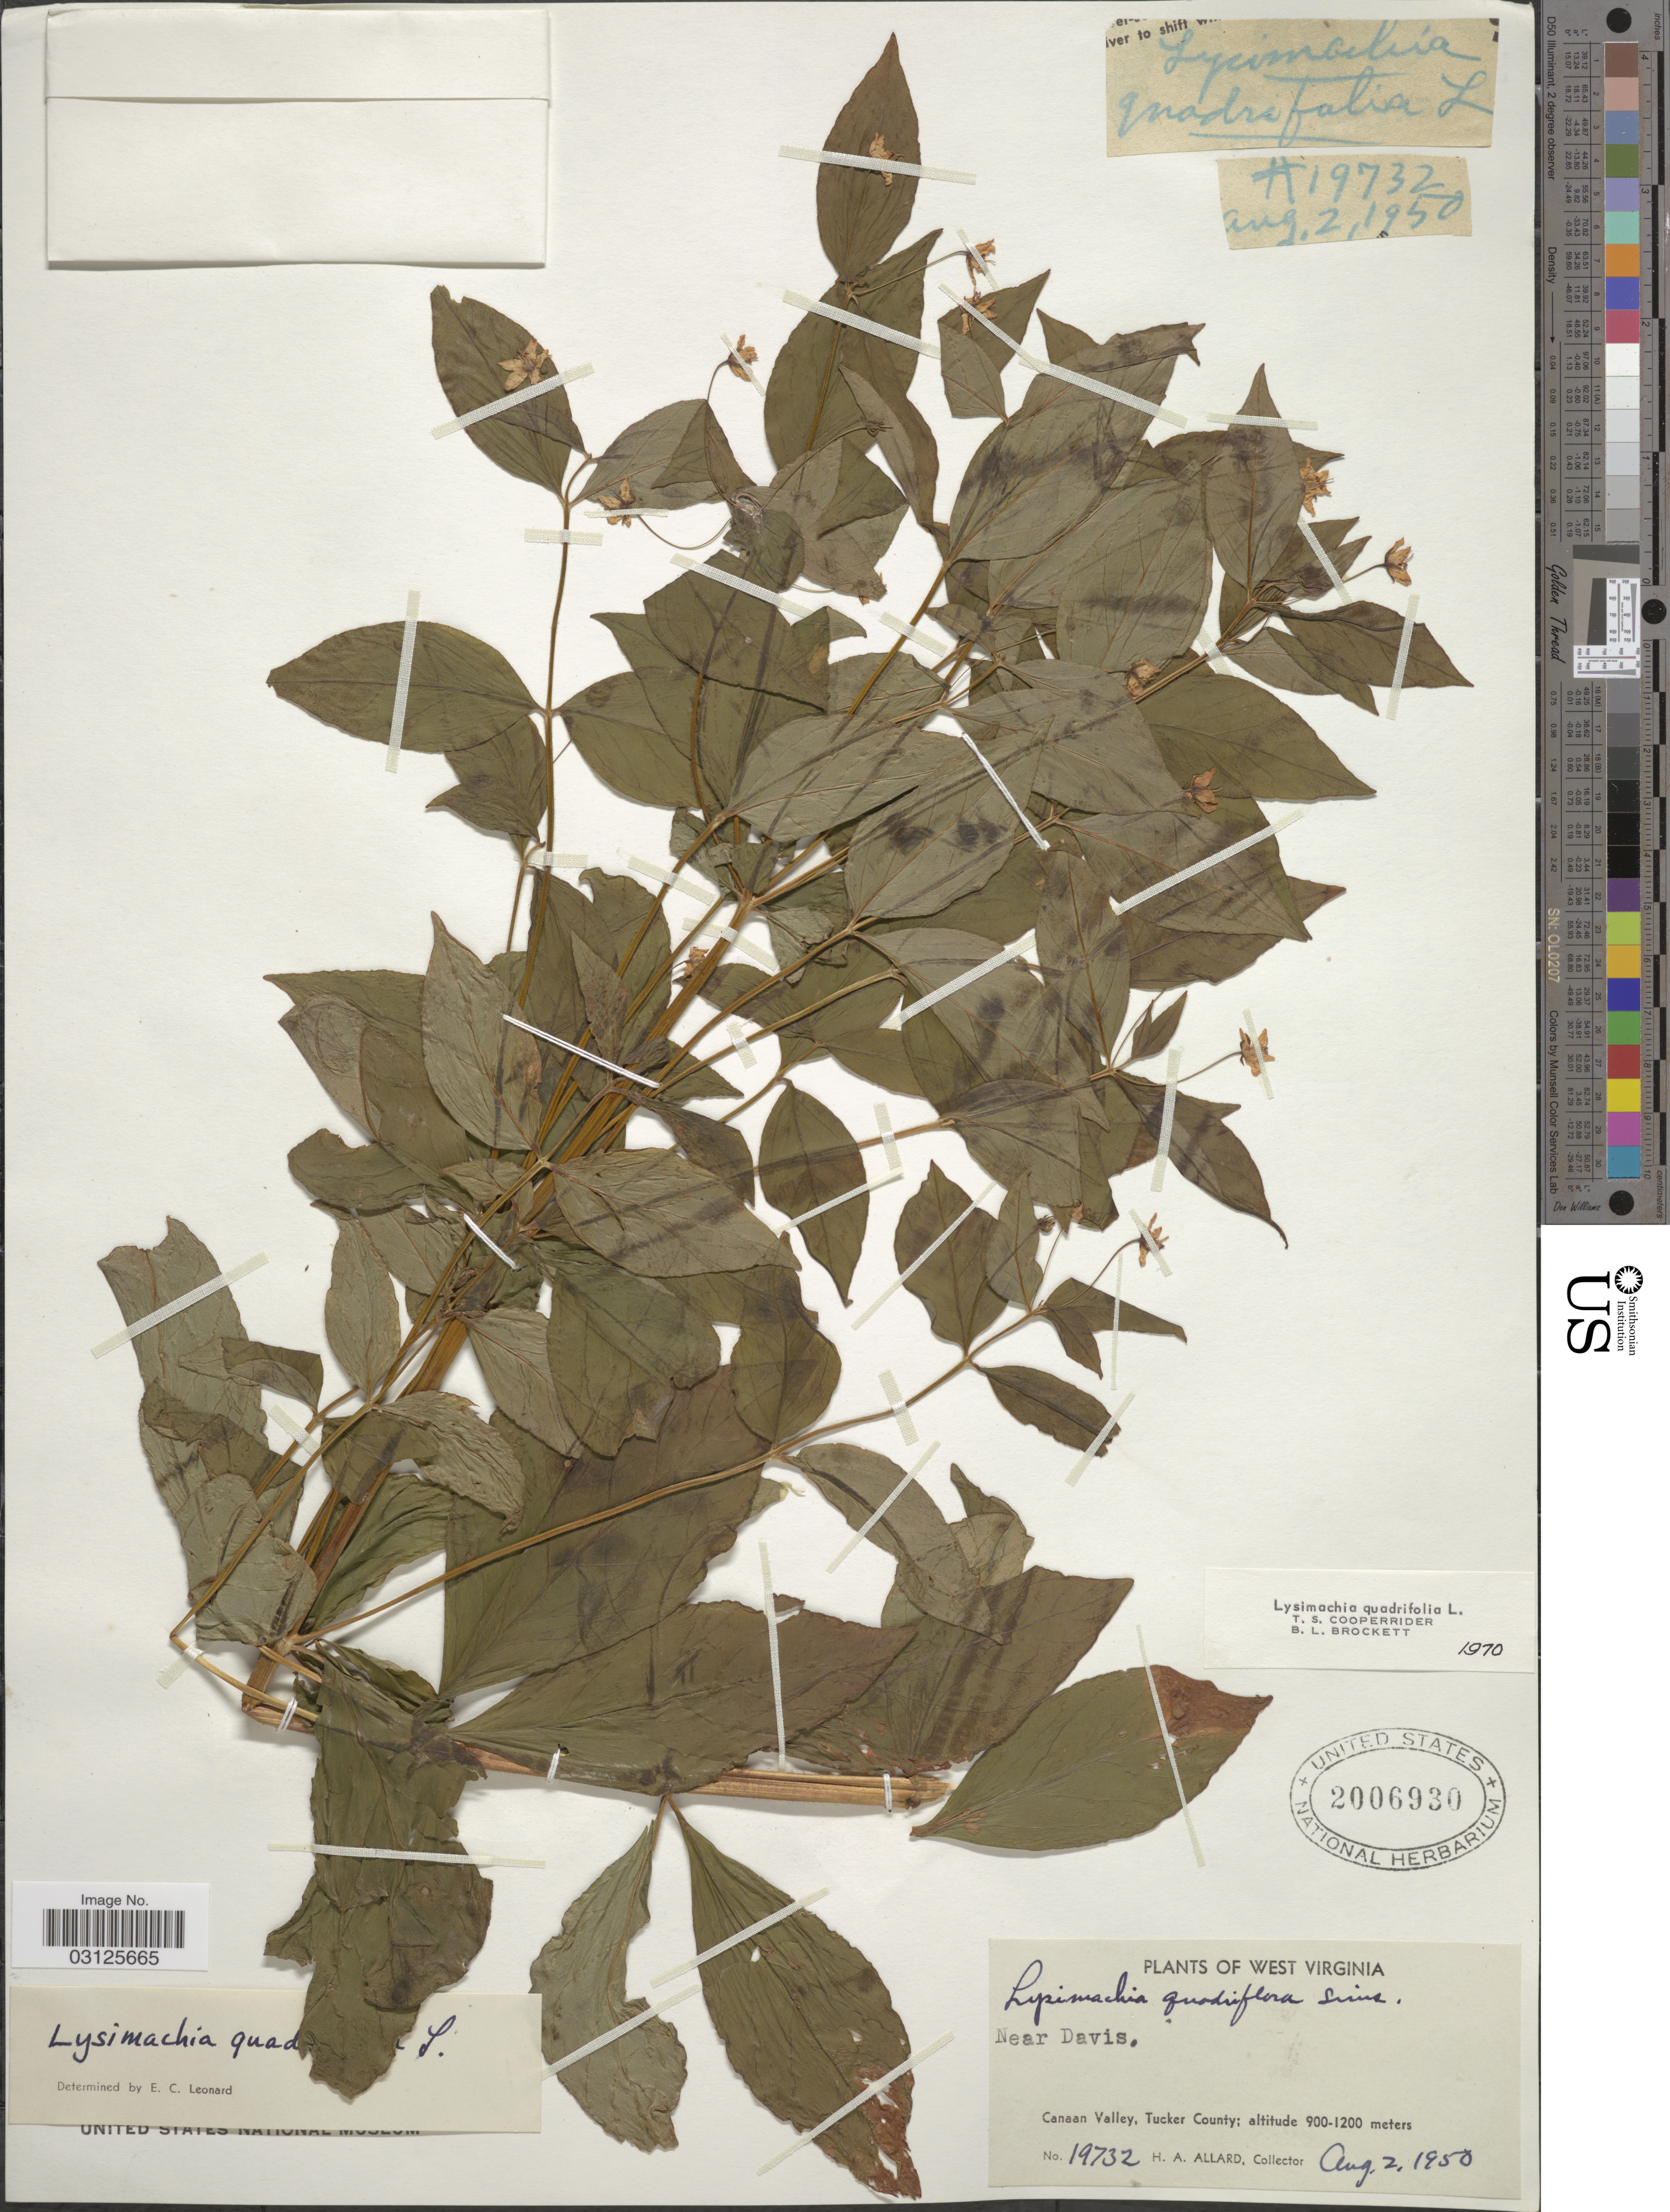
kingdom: Plantae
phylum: Tracheophyta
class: Magnoliopsida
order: Ericales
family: Primulaceae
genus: Lysimachia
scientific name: Lysimachia quadrifolia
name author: L.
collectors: H. A. Allard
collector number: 19732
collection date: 1950-08-02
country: United States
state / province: West Virginia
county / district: Tucker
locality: Near Davis, Canaan Valley, Tucker County.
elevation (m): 900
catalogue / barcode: US 2006930